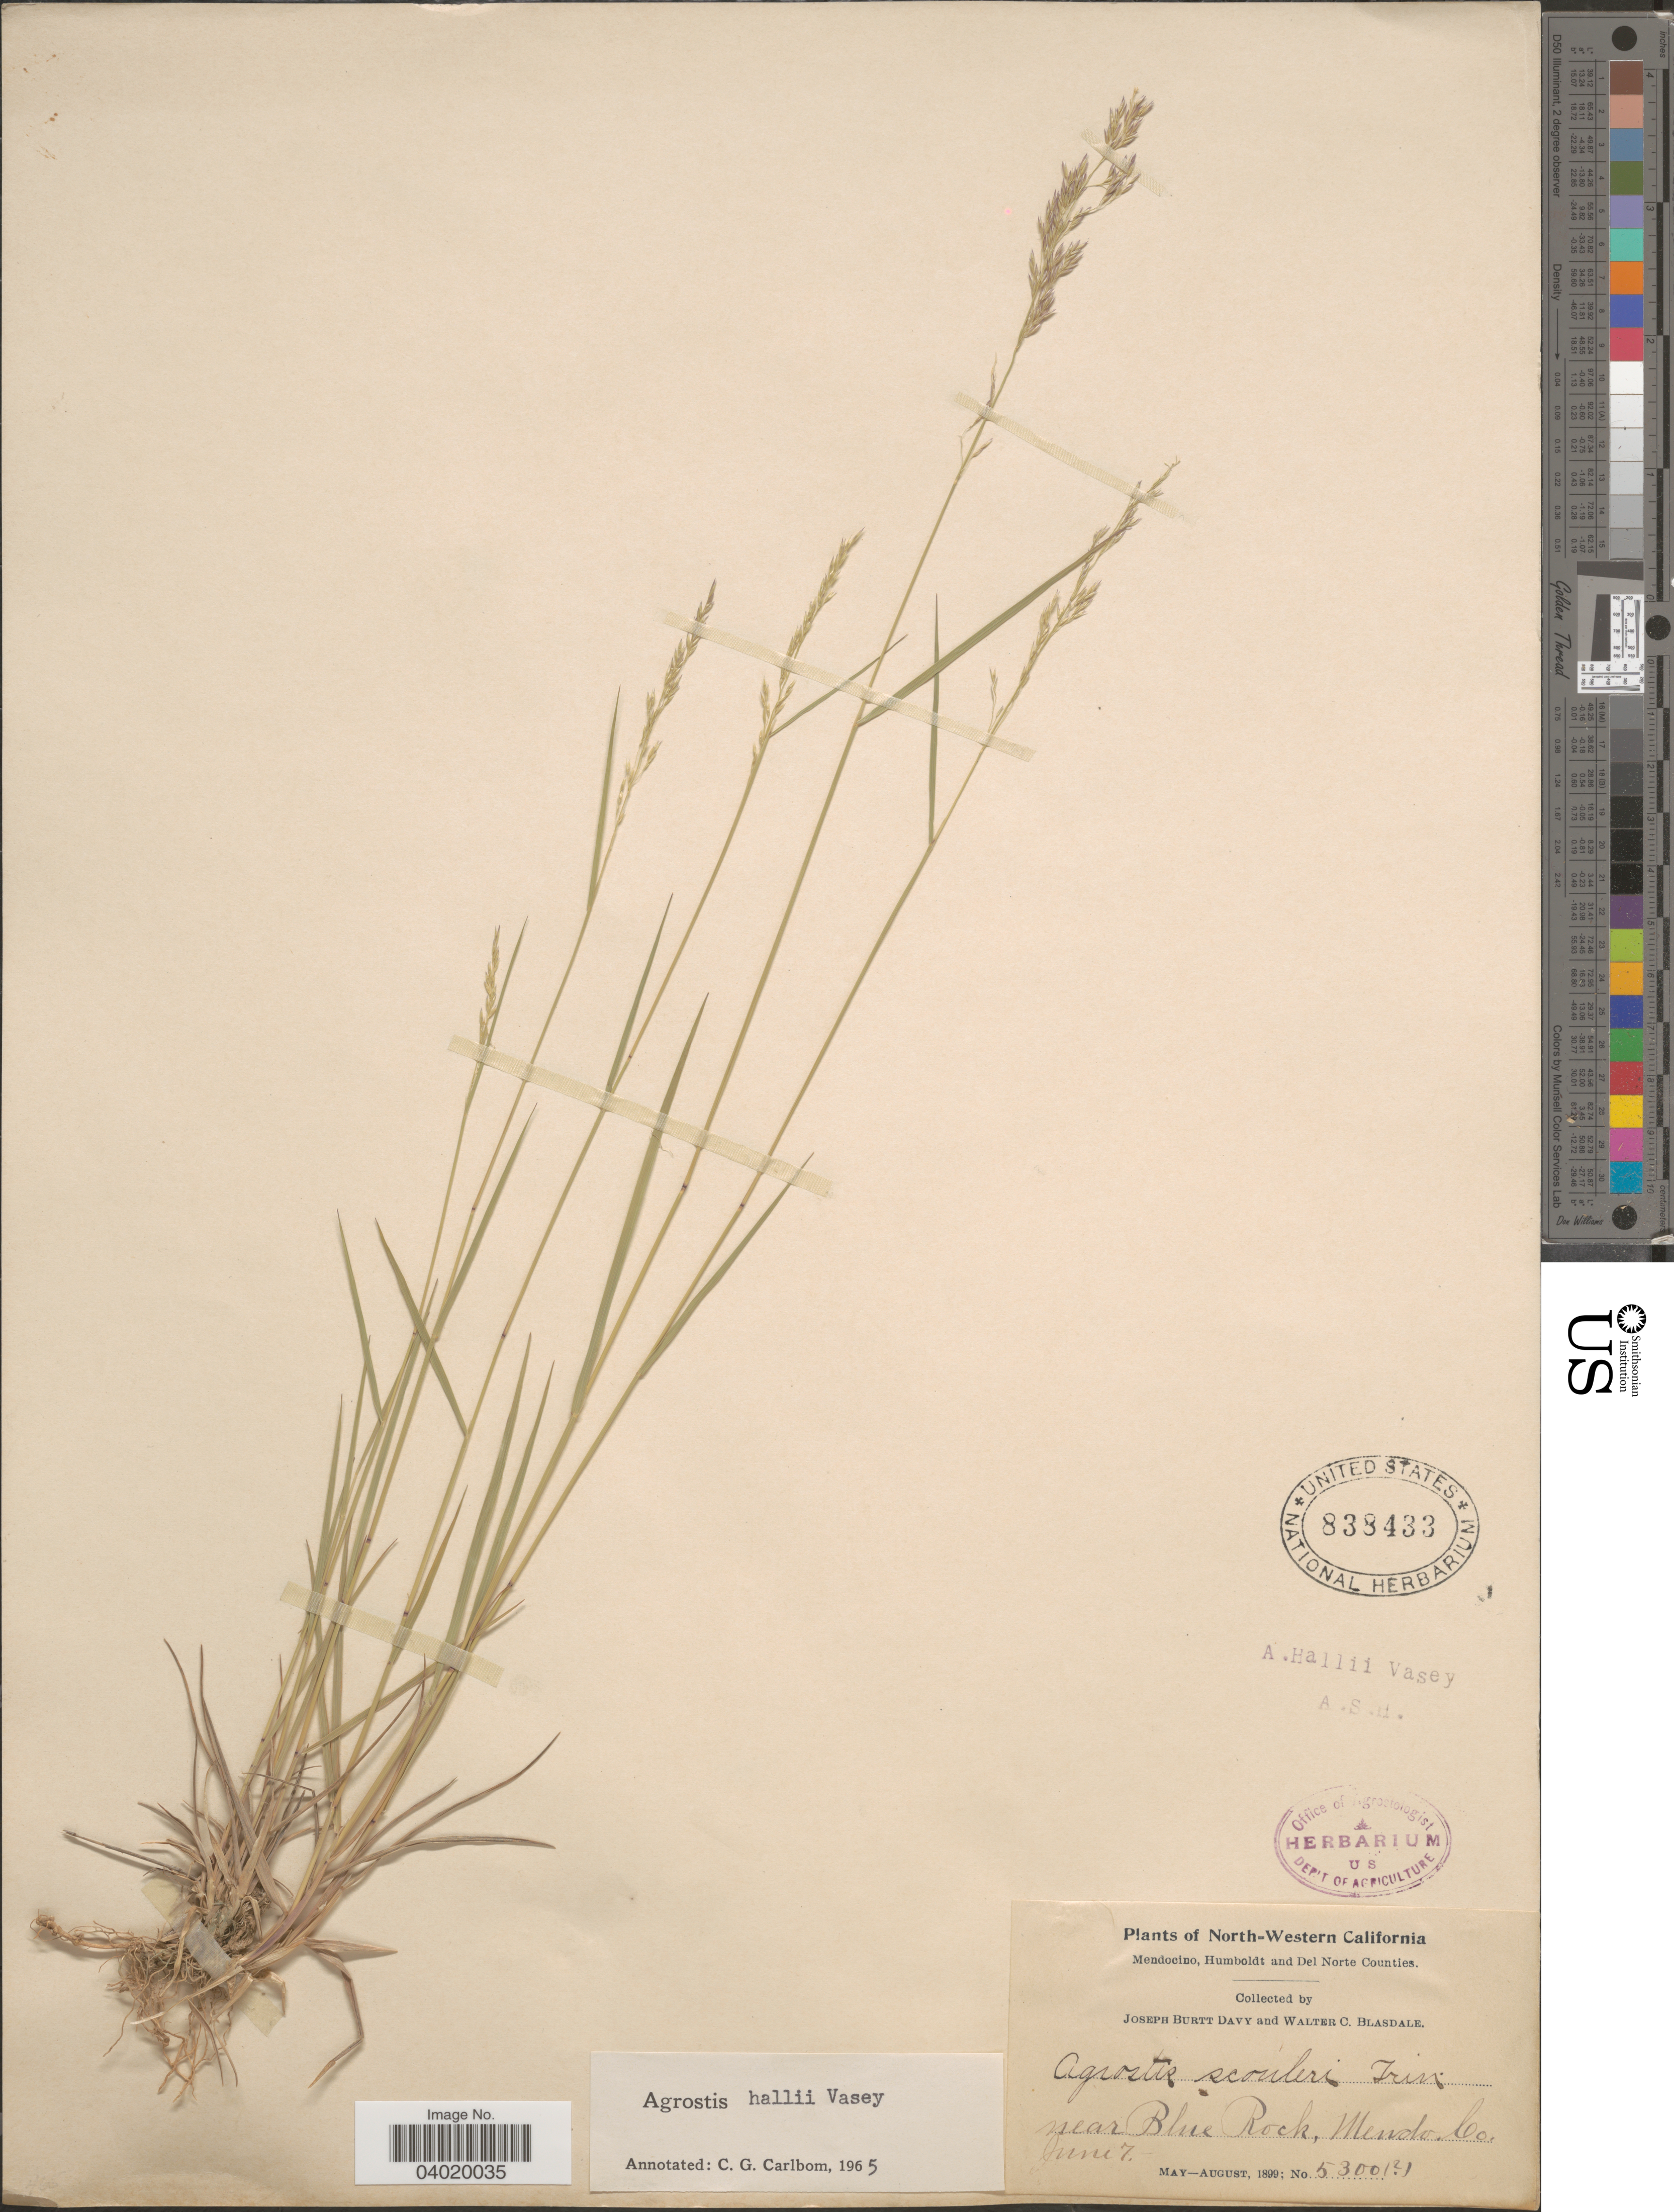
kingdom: Plantae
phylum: Tracheophyta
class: Liliopsida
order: Poales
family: Poaceae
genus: Agrostis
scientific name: Agrostis hallii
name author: Vasey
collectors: J. Burtt Davy & W. Blasdale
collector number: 5300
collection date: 1899-06-07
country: United States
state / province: California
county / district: Mendocino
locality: North-Western California. Near Blue Rock, Mendo. Co.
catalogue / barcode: US 838433